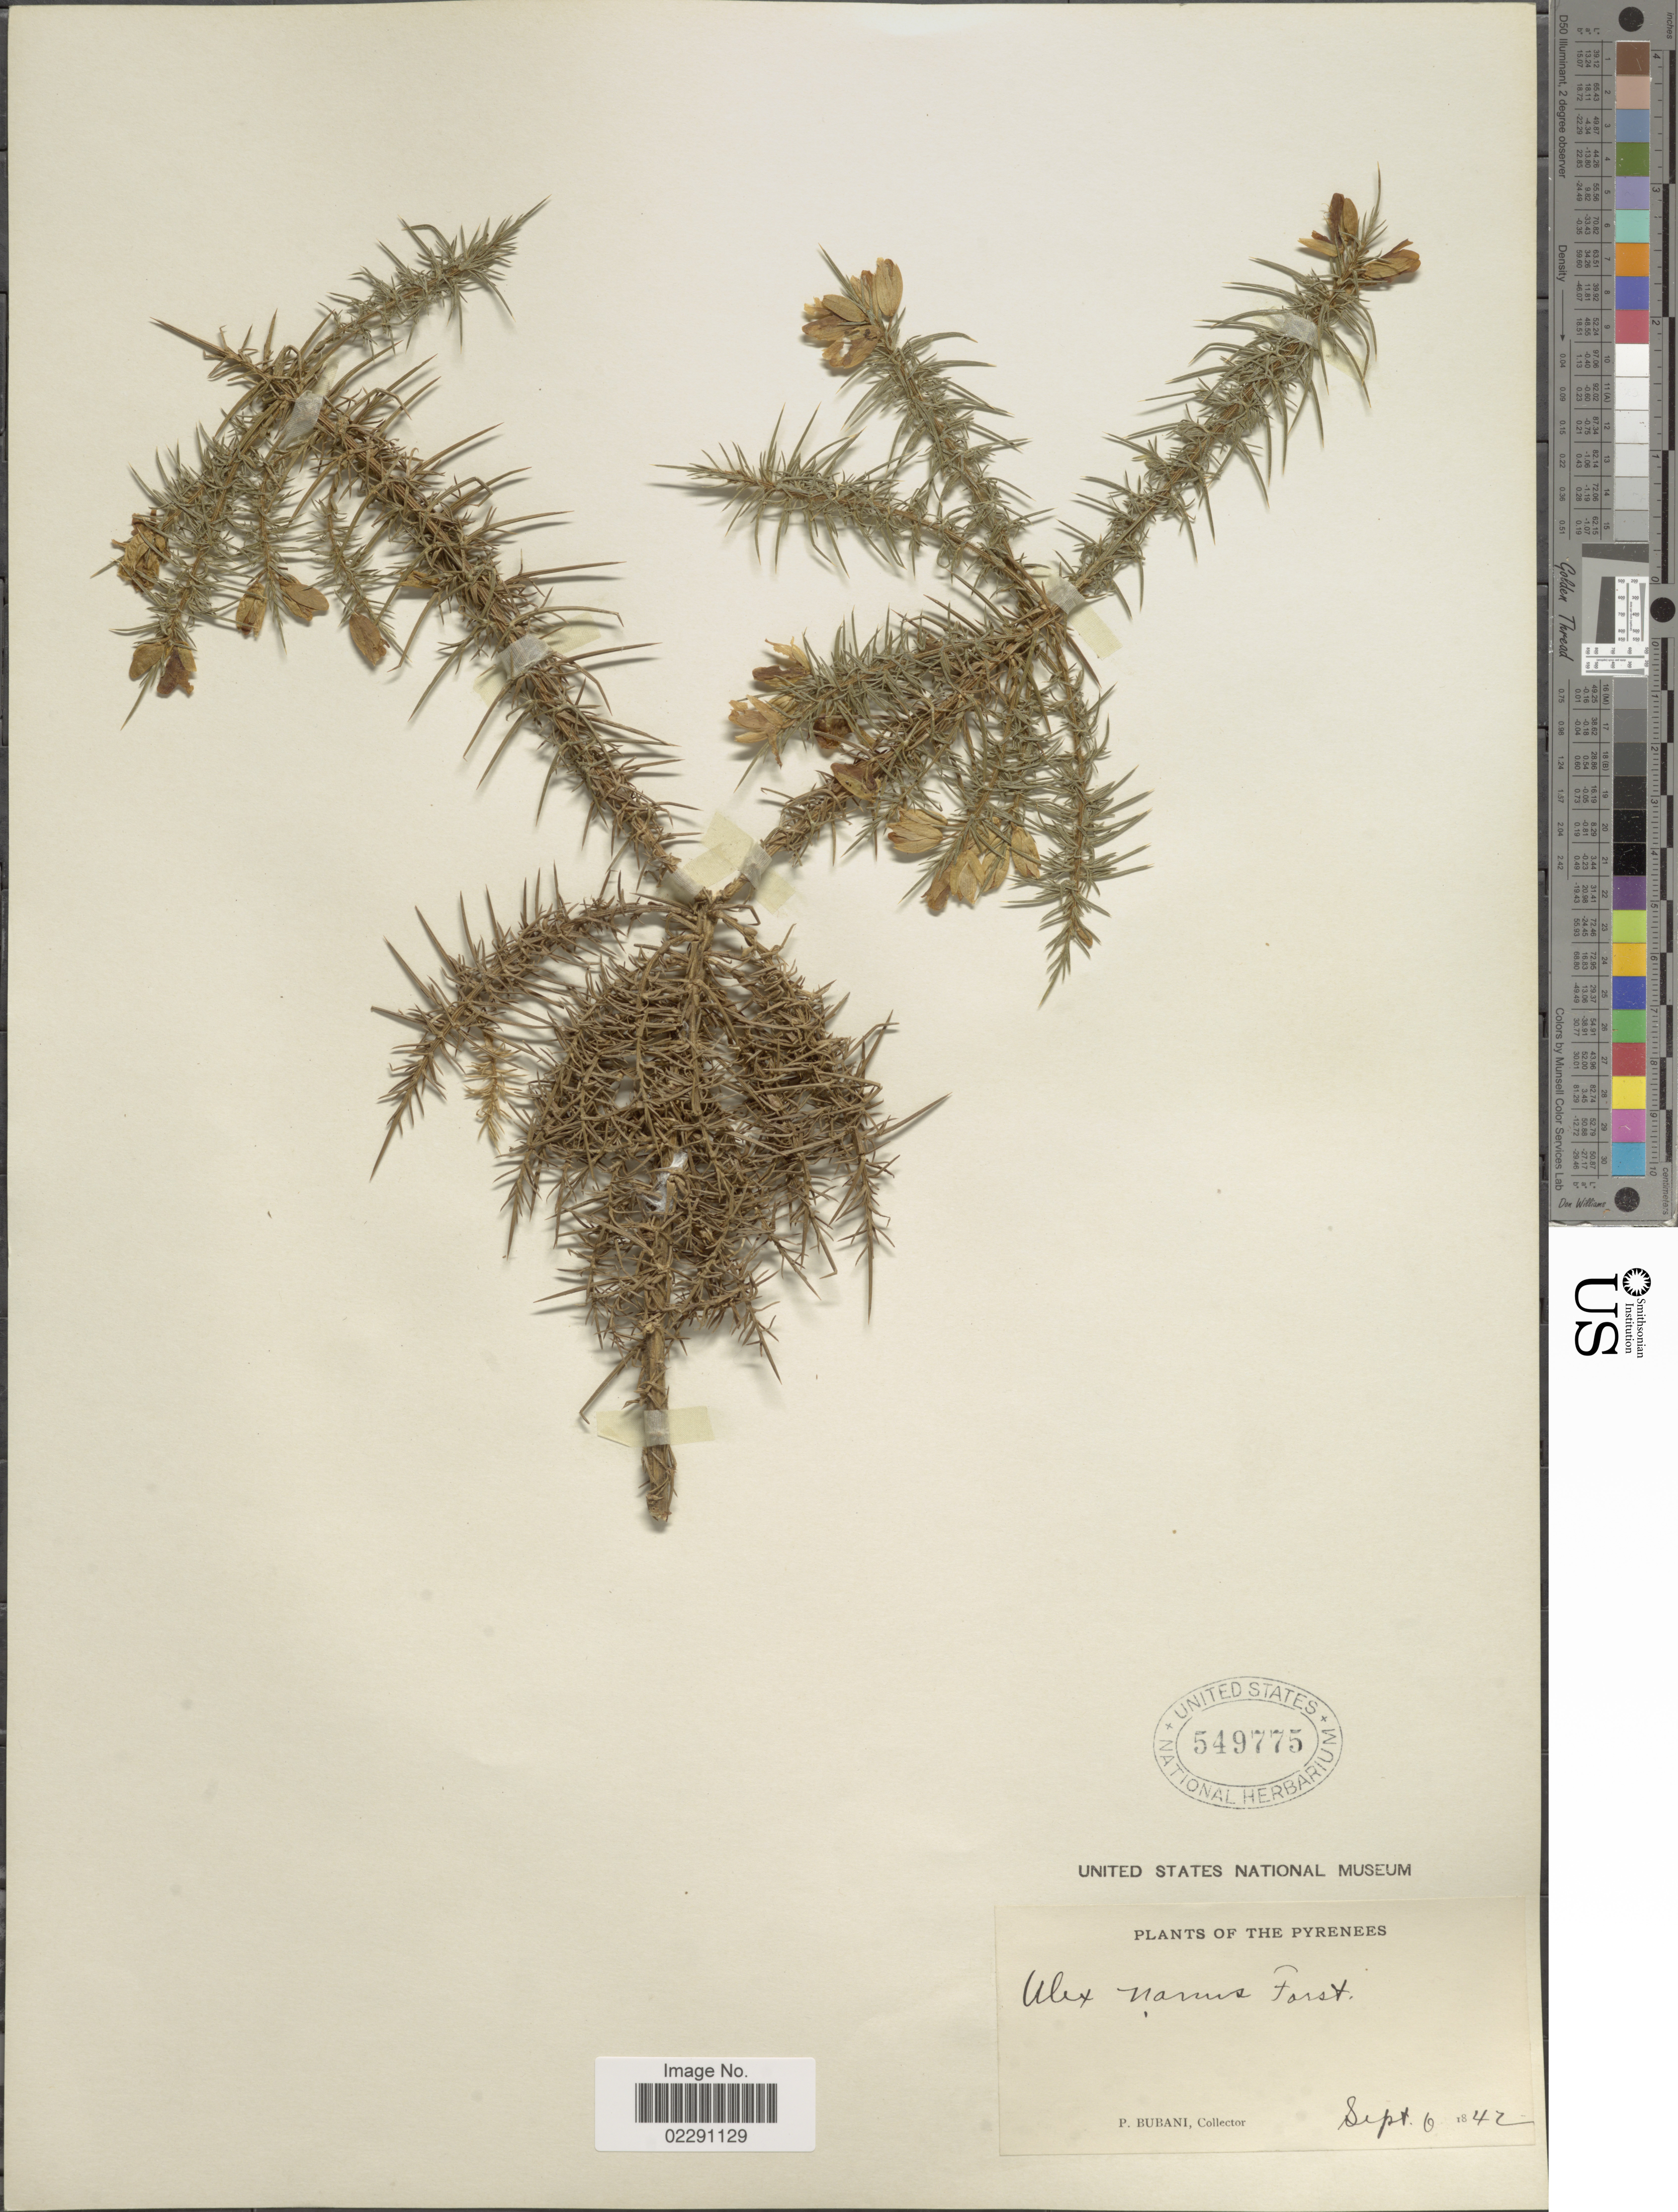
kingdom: Plantae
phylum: Tracheophyta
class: Magnoliopsida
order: Fabales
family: Fabaceae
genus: Ulex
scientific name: Ulex nanus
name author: Symons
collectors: P. Bubani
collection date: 1842-09-06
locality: The Pyrenees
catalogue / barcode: US 549775